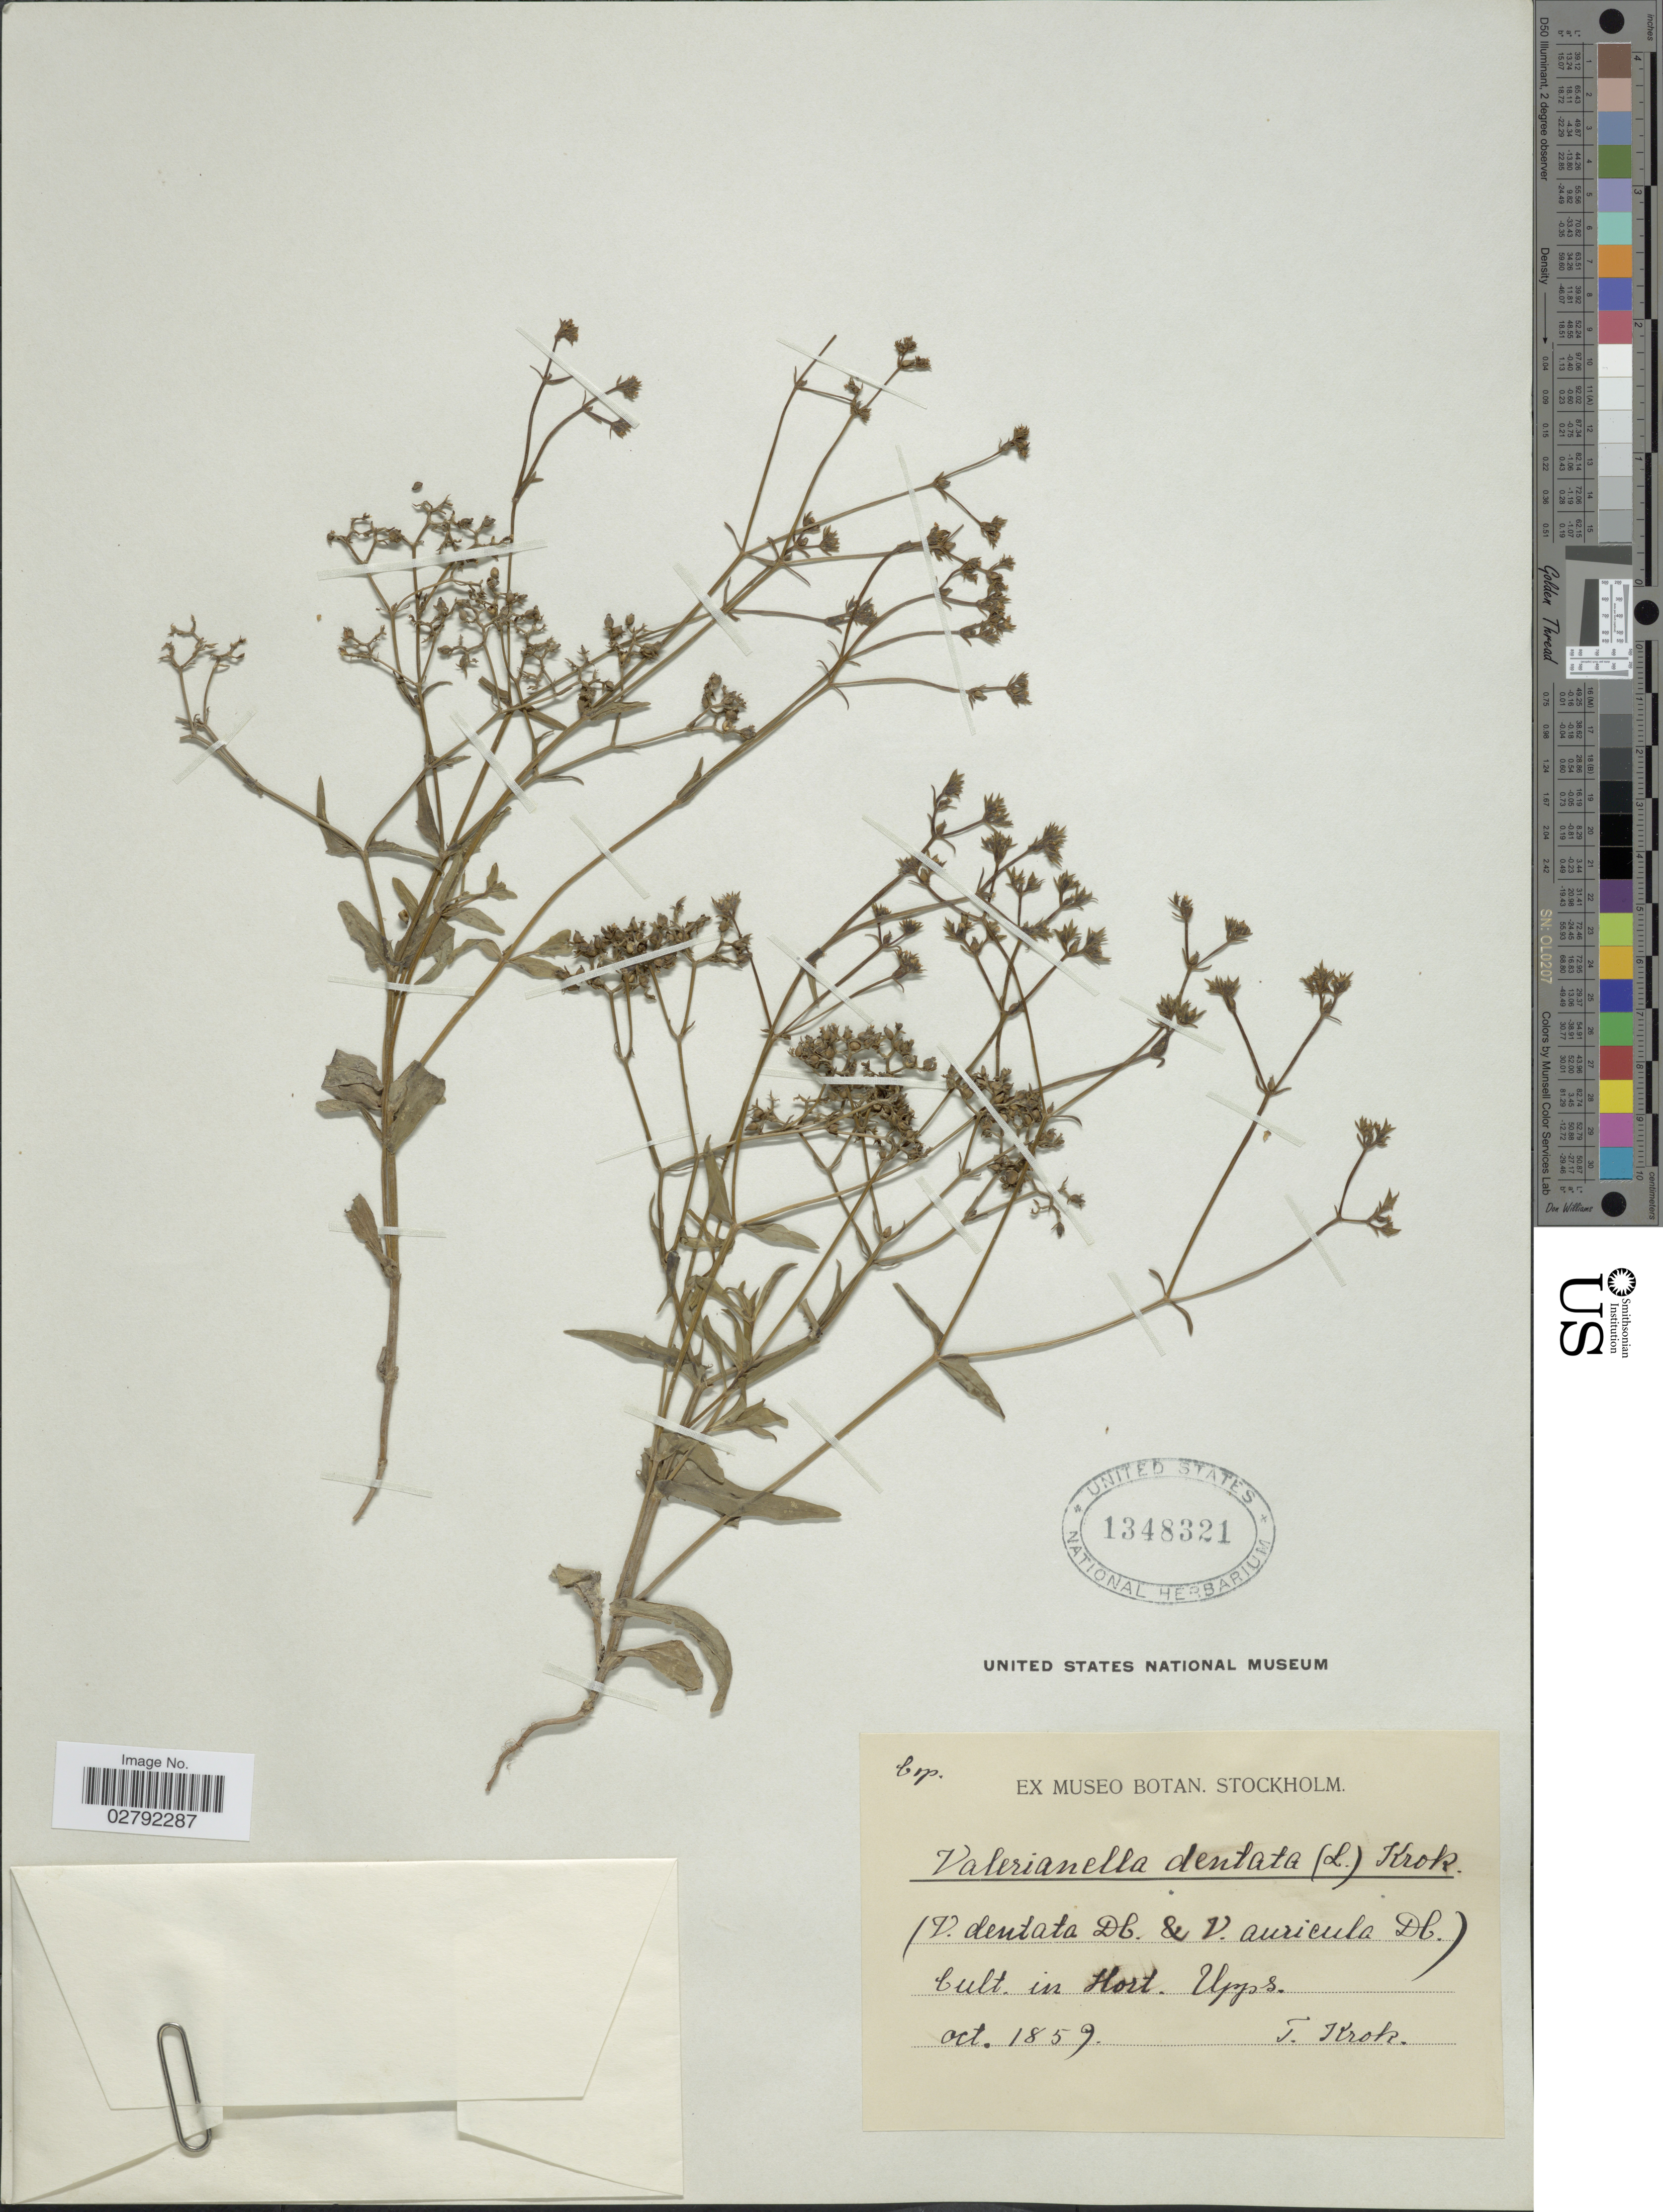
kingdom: Plantae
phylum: Tracheophyta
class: Magnoliopsida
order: Dipsacales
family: Caprifoliaceae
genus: Valerianella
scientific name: Valerianella dentata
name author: (L.) Pollich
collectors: T. Krok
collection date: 1859-10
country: Sweden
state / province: Uppsala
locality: Cult. in Hort. Upps.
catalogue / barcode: US 1348321